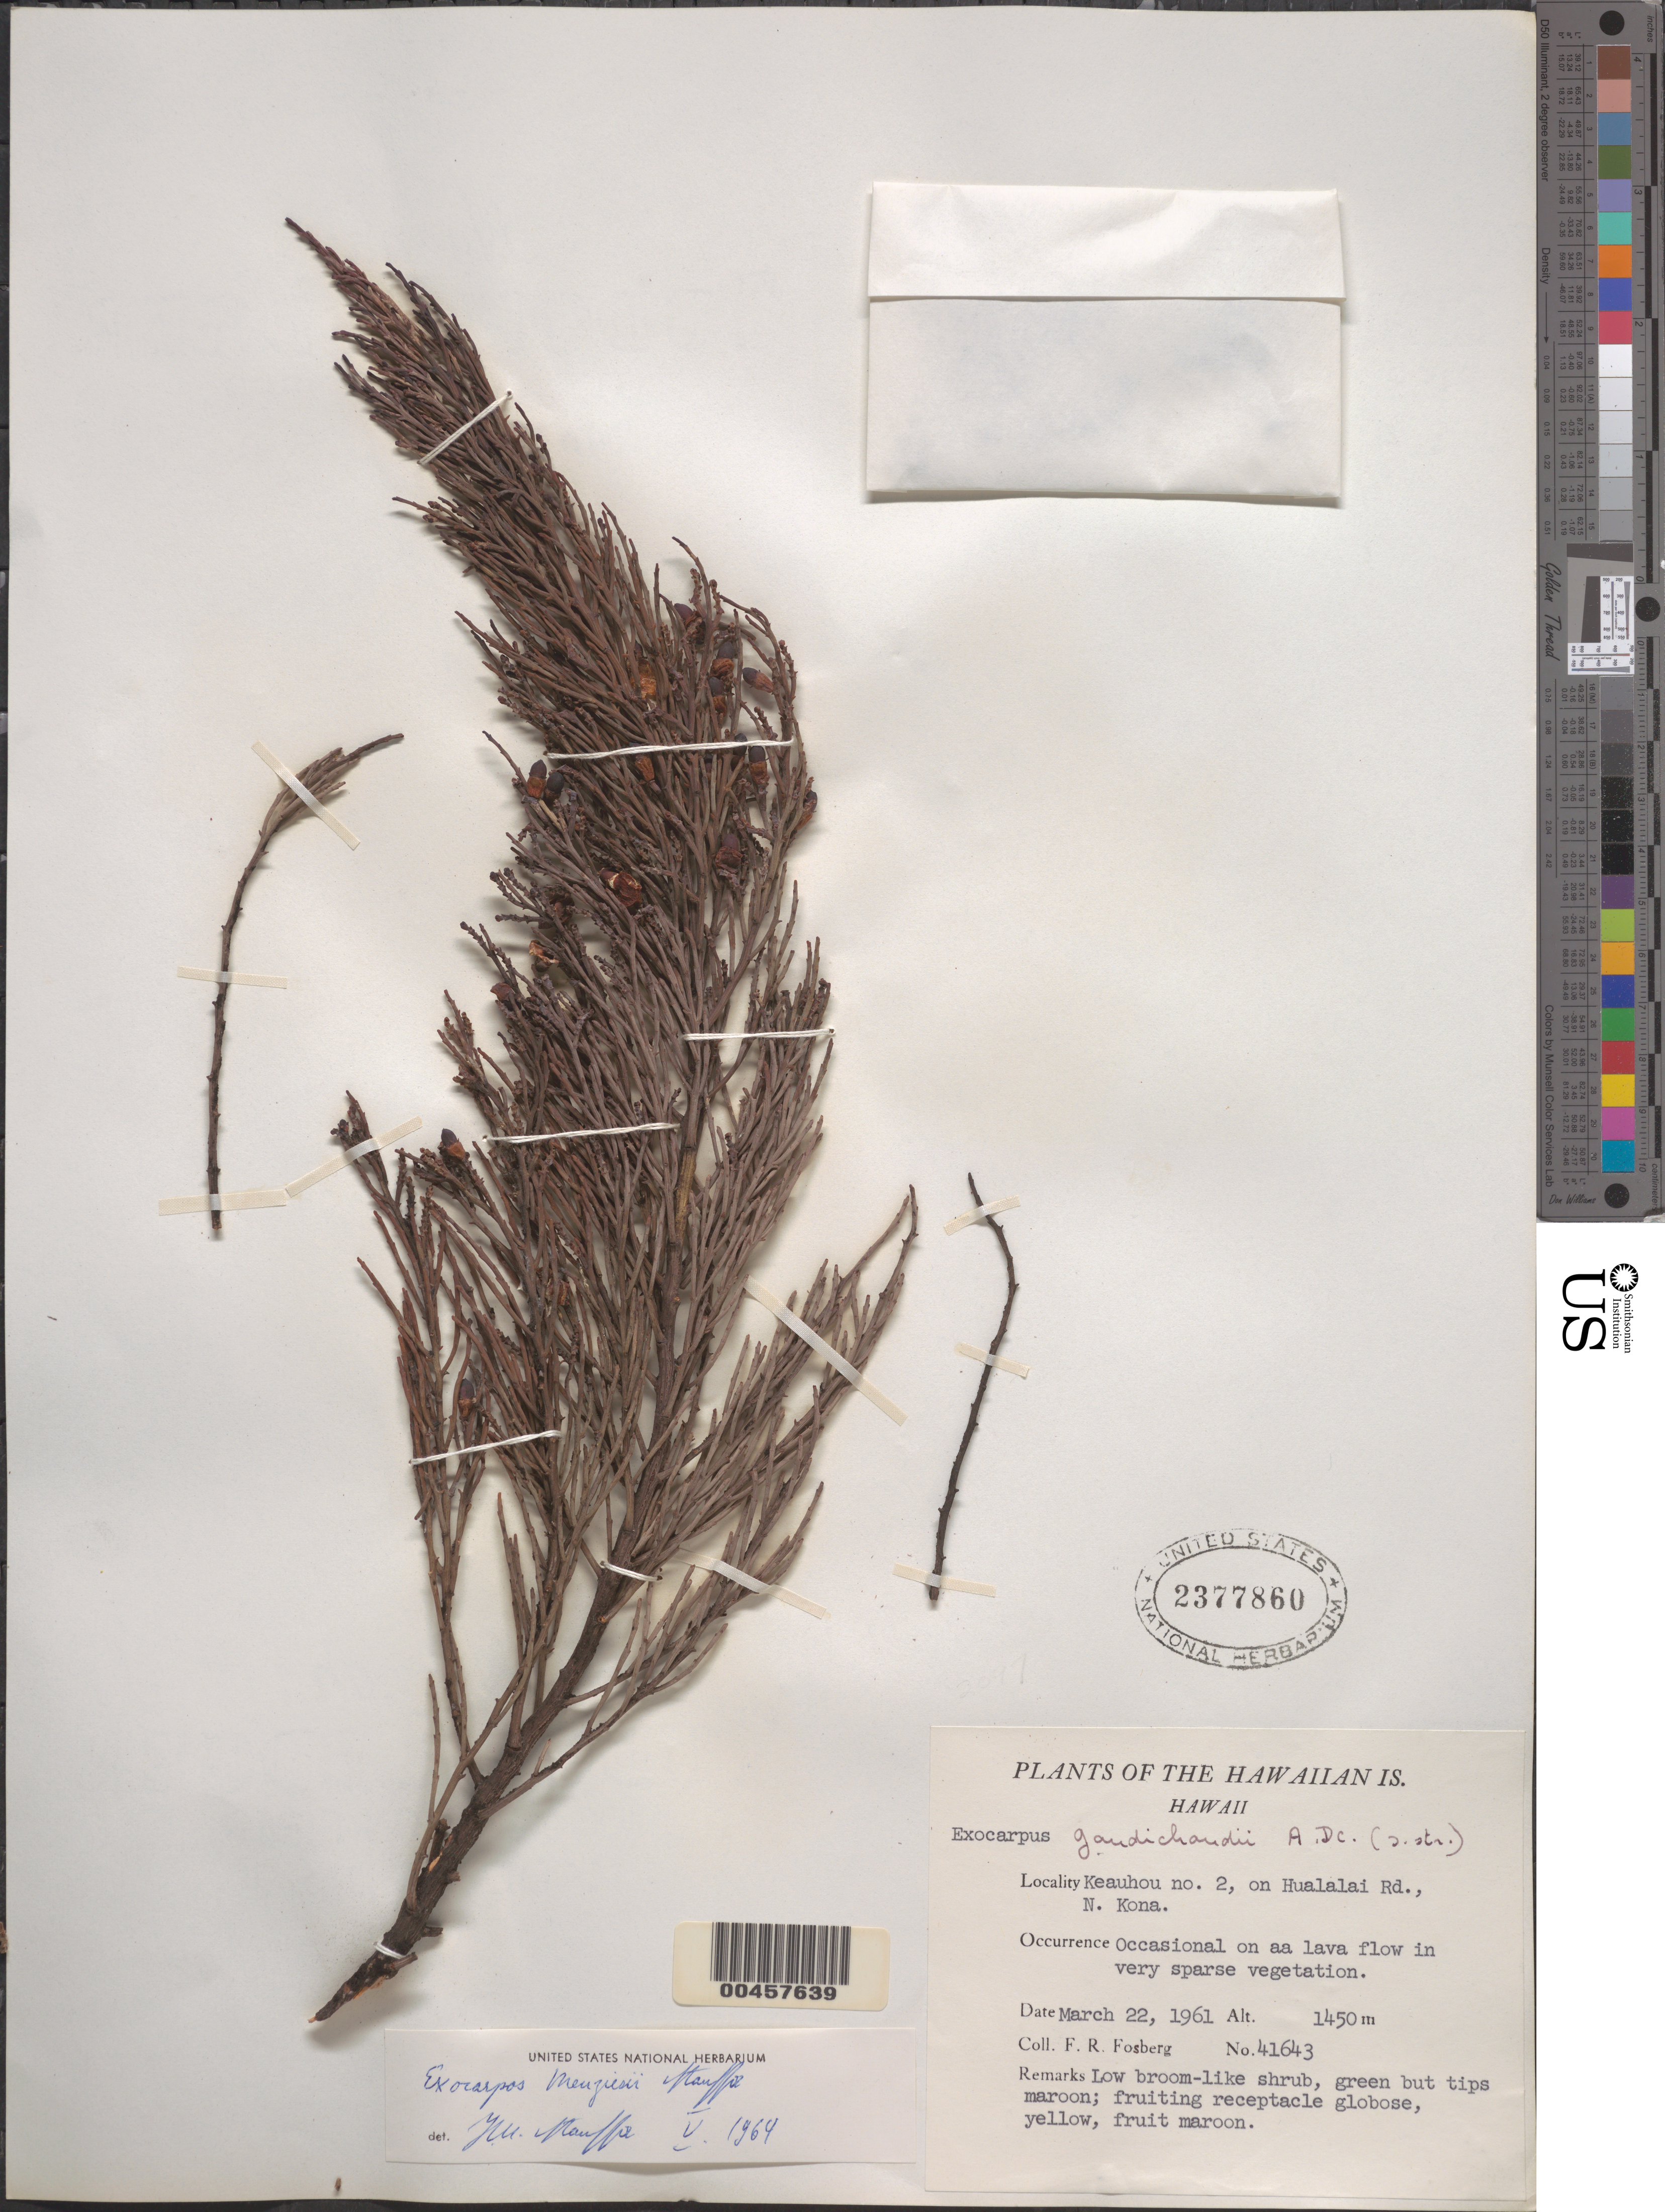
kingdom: Plantae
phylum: Tracheophyta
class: Magnoliopsida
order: Santalales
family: Santalaceae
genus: Exocarpos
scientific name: Exocarpos menziesii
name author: Stauffer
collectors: F. R. Fosberg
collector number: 41643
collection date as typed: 22 Mar 1961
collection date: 1961-03-22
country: United States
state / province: Hawaii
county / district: Hawaii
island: Hawaii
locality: Keauhou no. 2, on Hualalai Rd., N Kona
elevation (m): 1450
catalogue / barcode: US 2377860